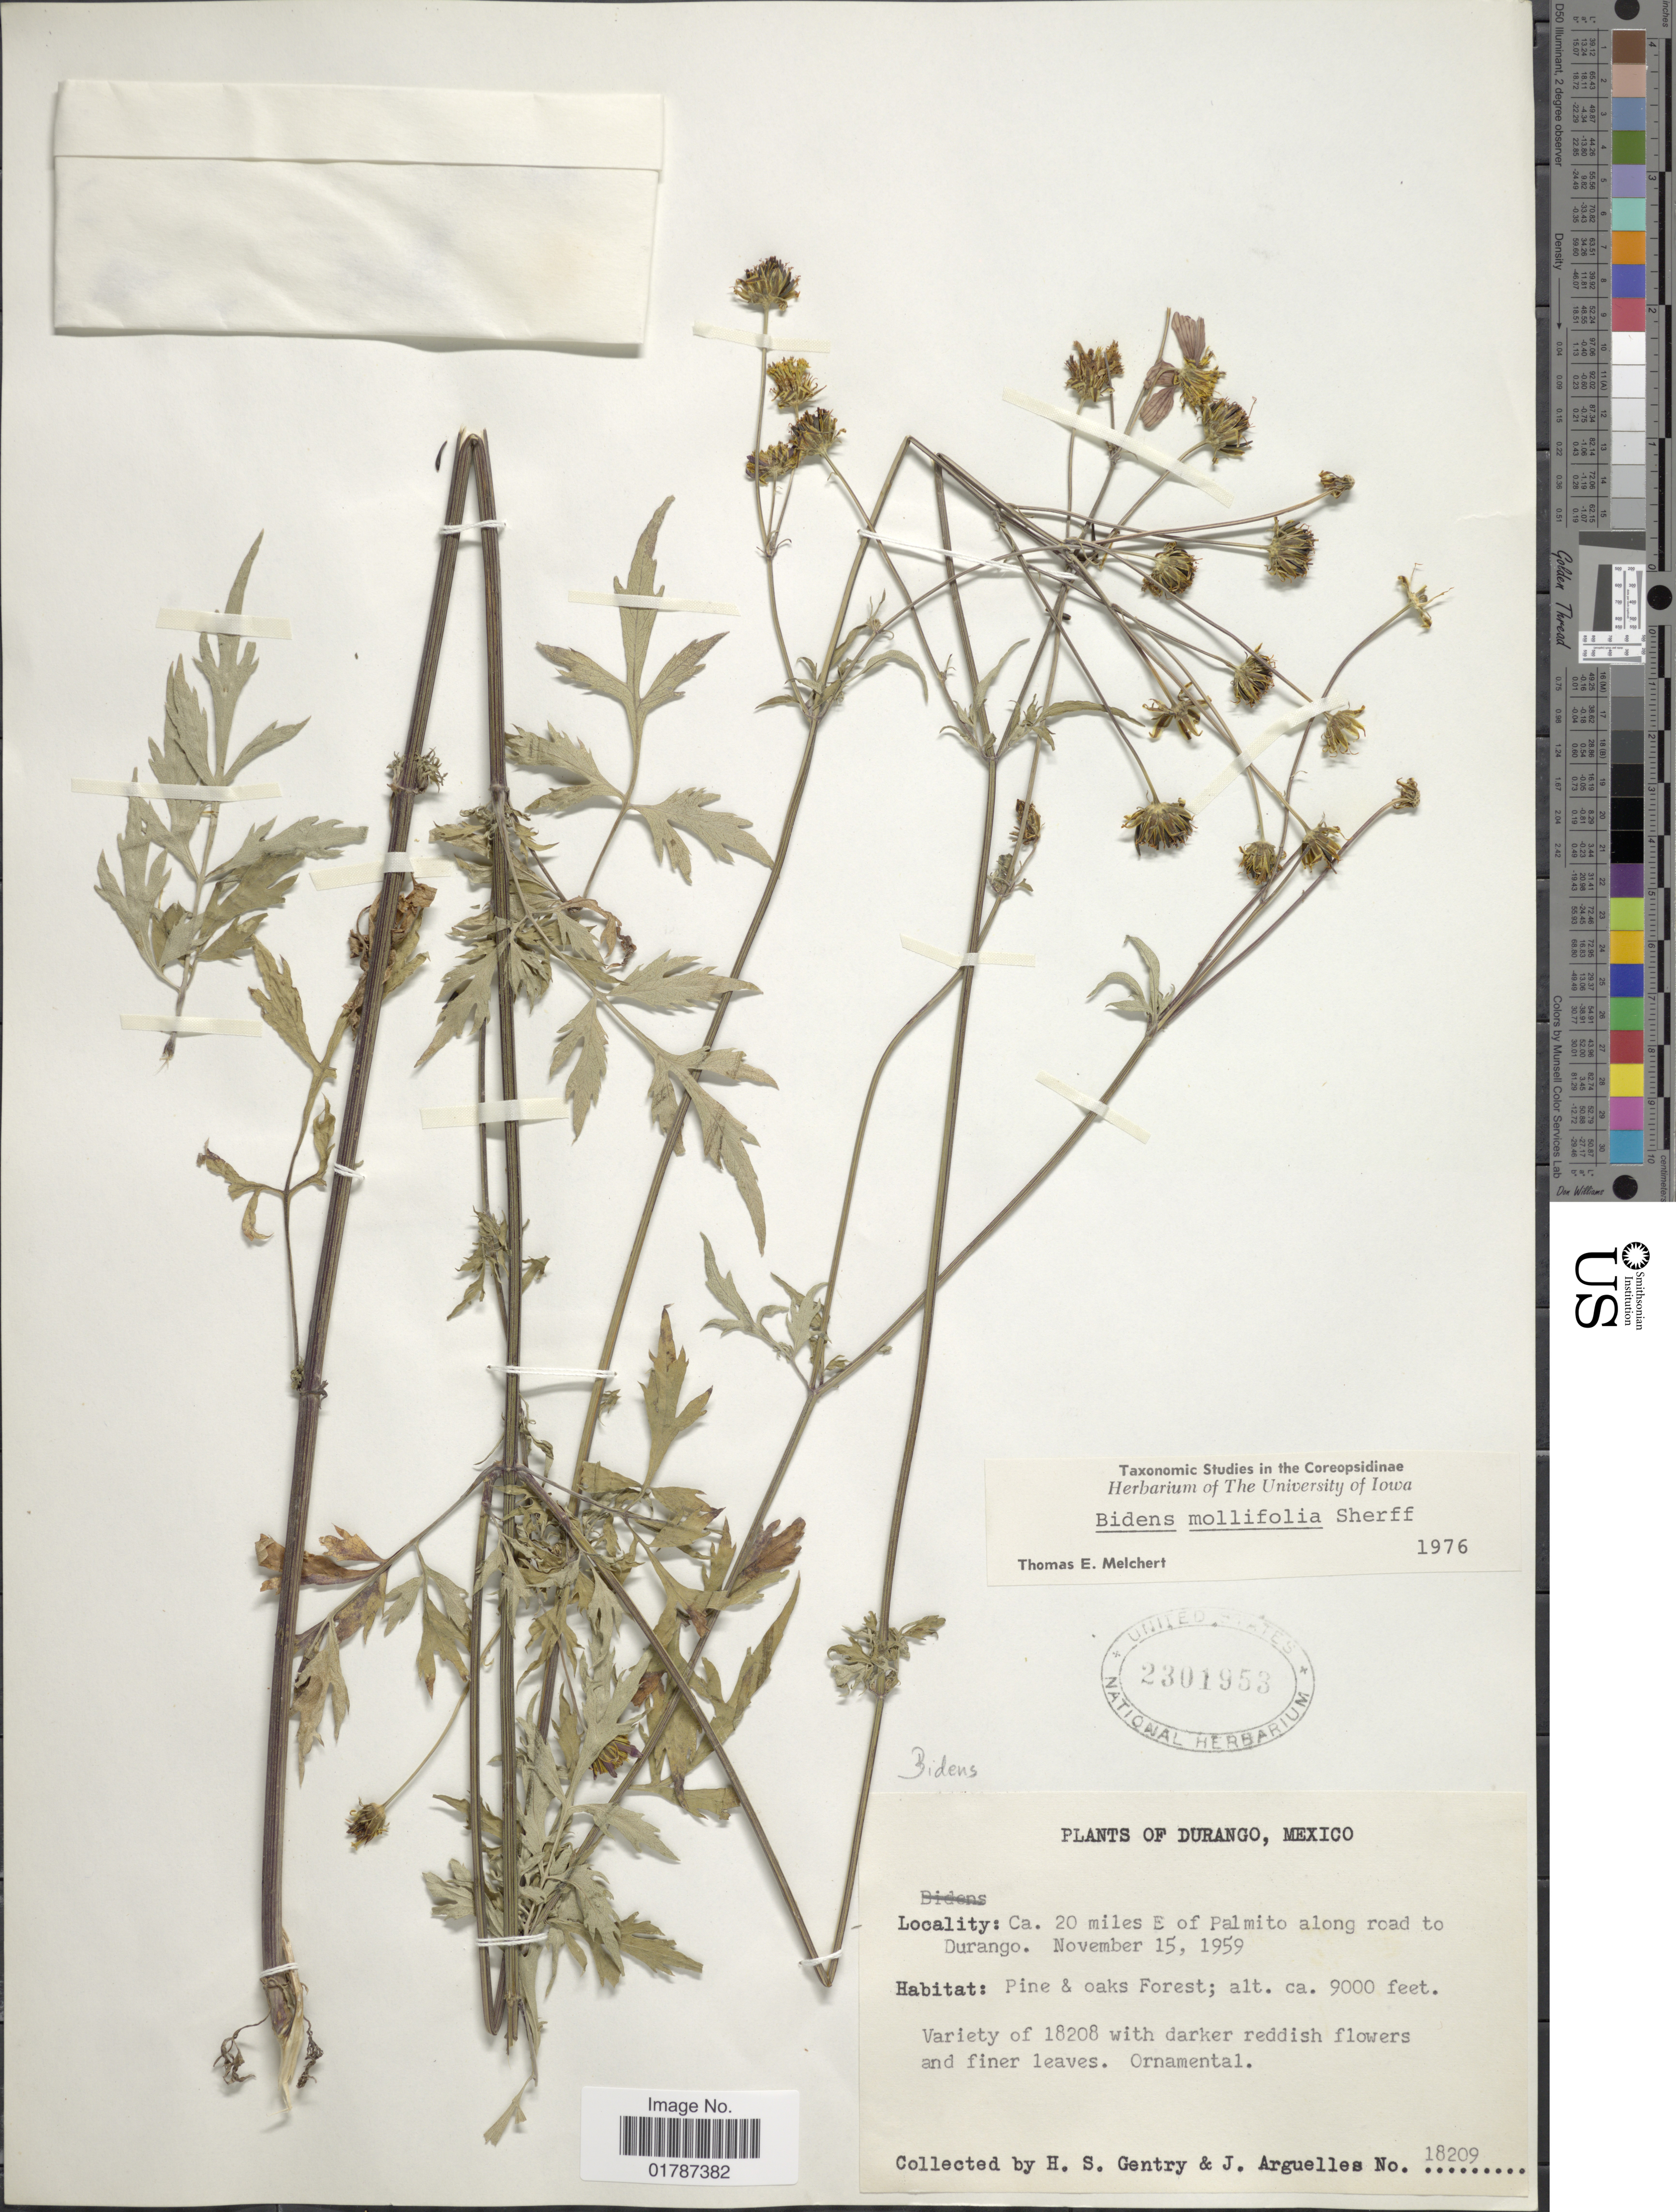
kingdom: Plantae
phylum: Tracheophyta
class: Magnoliopsida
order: Asterales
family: Asteraceae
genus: Bidens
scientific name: Bidens mollifolia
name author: Sherff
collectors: H. S. Gentry & J. Arguelles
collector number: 18209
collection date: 1959-11-15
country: Mexico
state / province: Durango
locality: Durango, Mexico, 20 miles E of Palmito along road to Durango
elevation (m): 2743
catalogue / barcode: US 2301953